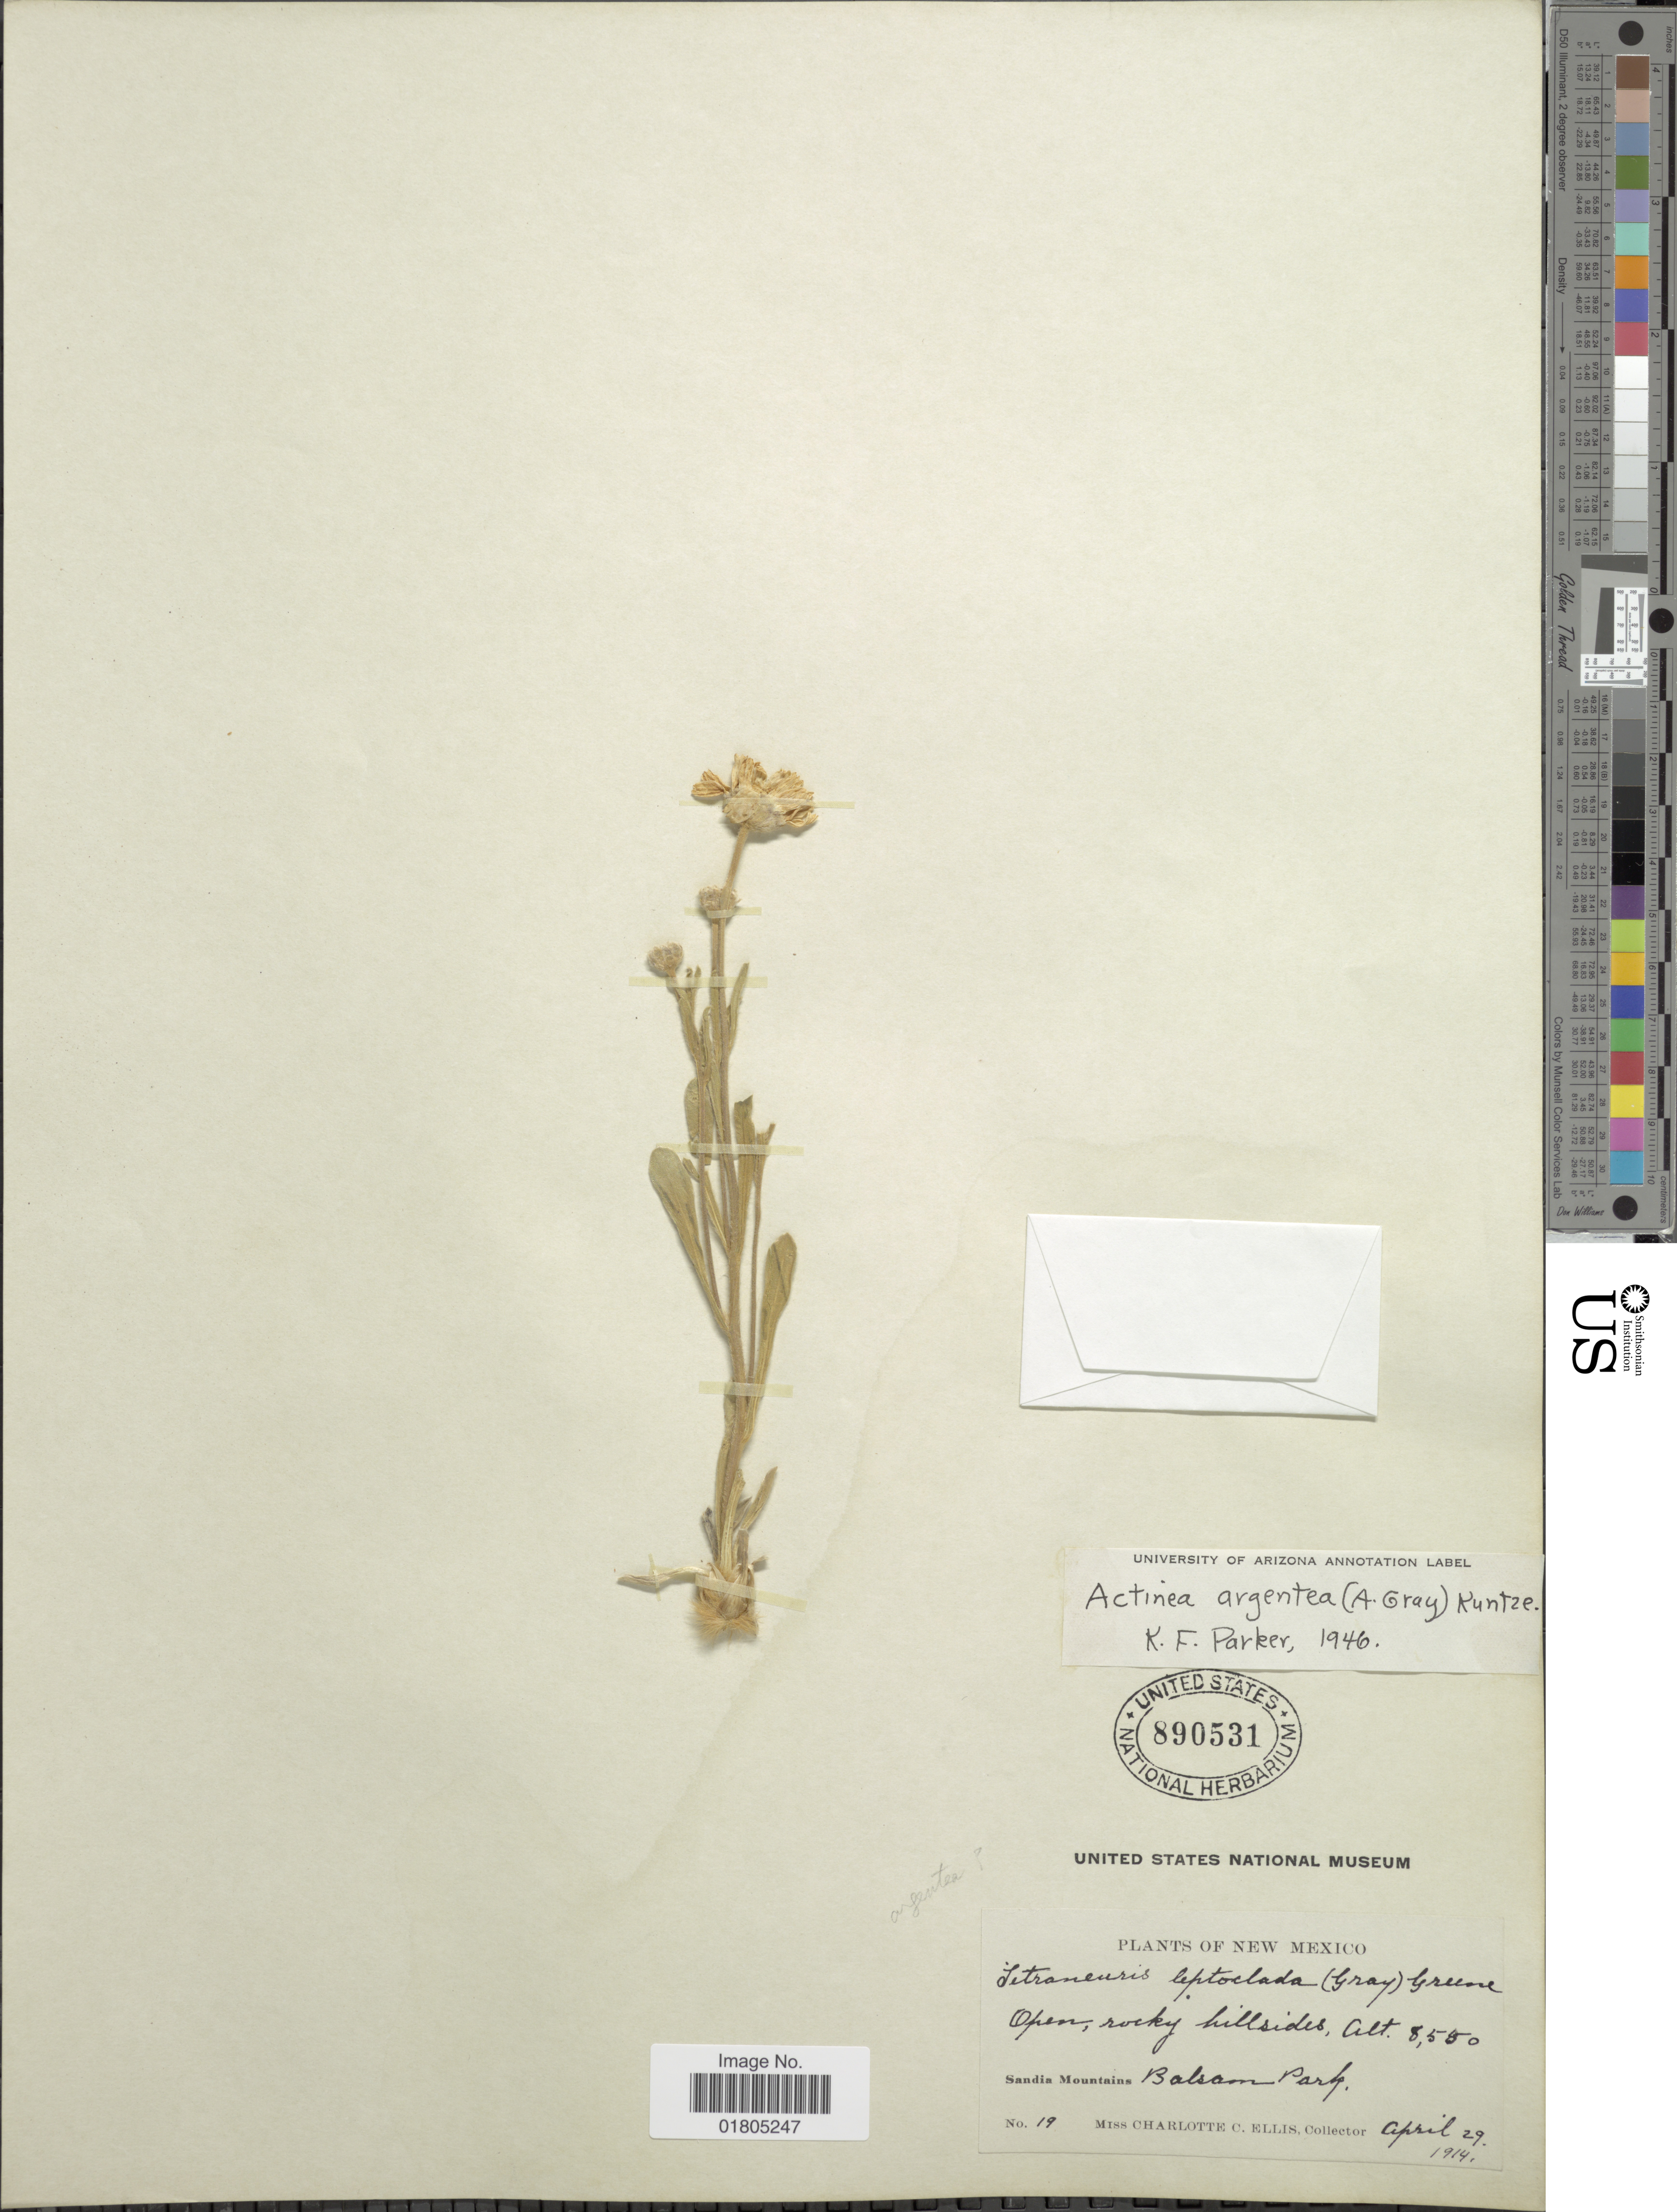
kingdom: Plantae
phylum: Tracheophyta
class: Magnoliopsida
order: Asterales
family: Asteraceae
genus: Actinea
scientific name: Actinea argentea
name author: (A. Gray) Kuntze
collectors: C. C. Ellis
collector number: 19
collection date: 1914-04-29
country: United States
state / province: New Mexico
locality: Sandia Mountains, Balsam Park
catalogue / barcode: US 890531